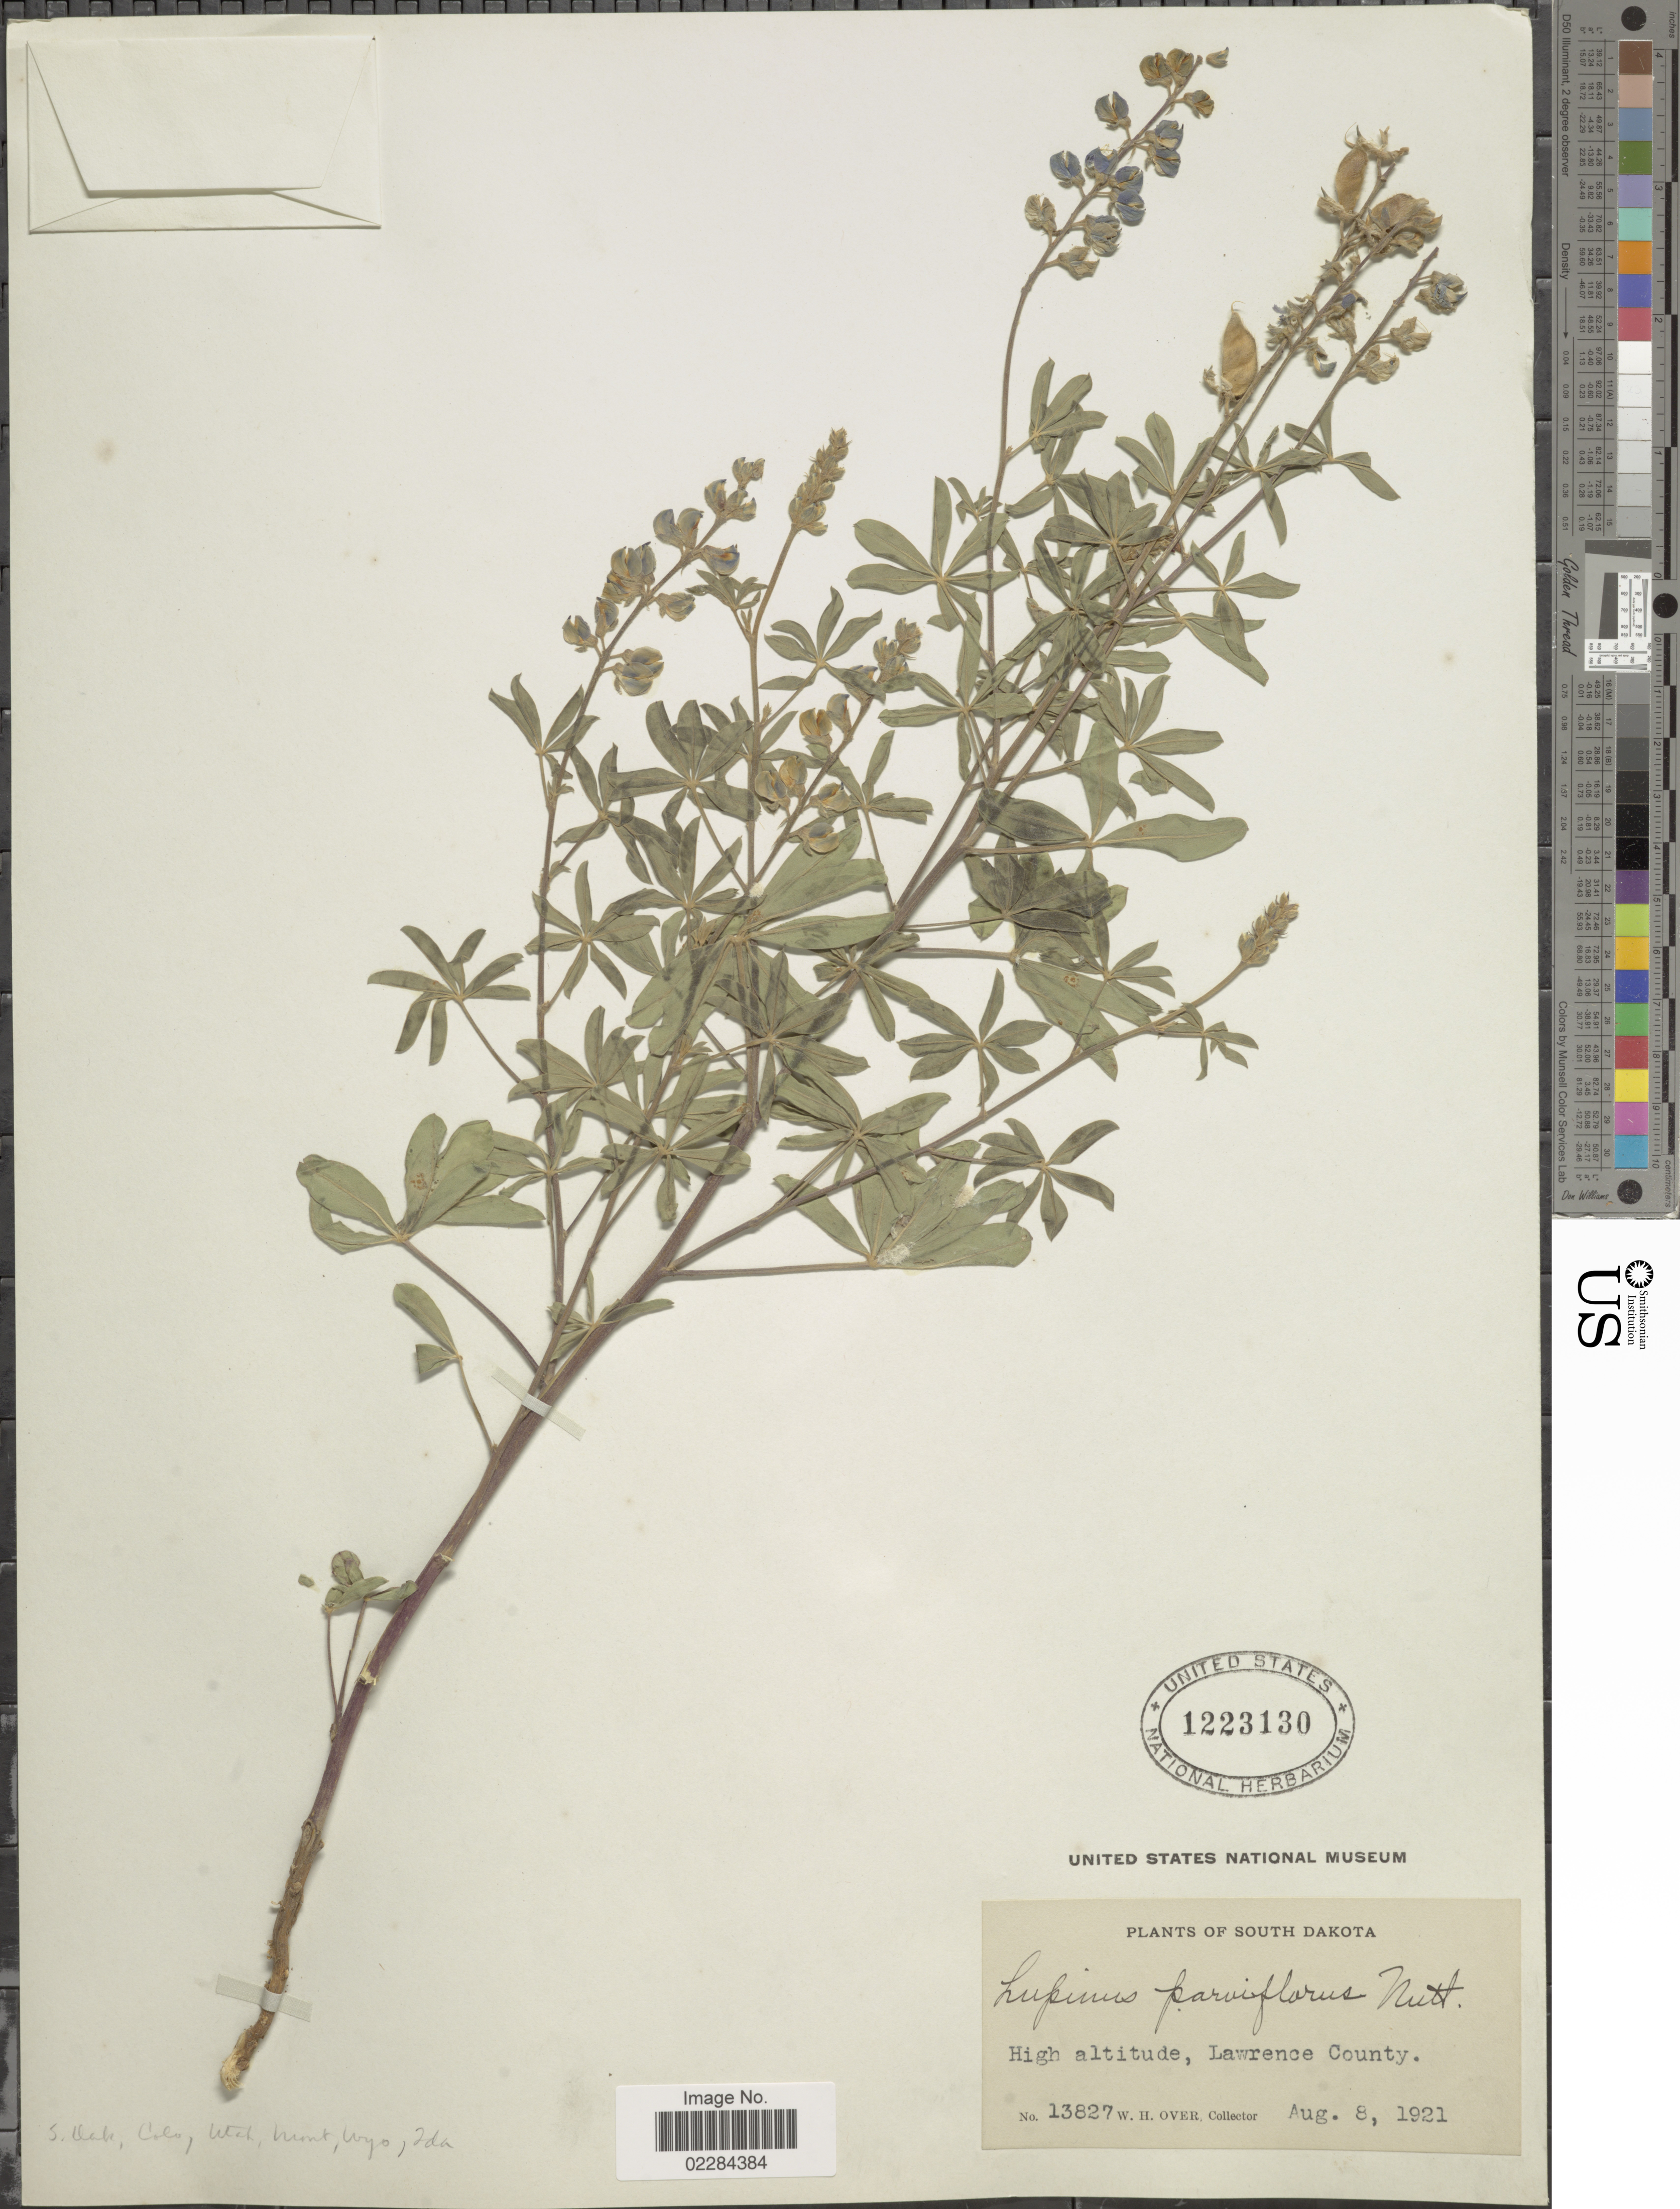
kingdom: Plantae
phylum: Tracheophyta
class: Magnoliopsida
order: Fabales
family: Fabaceae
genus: Lupinus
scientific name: Lupinus argenteus var. parviflorus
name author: (Nutt. ex Hook. & Arn.) C.L. Hitchc.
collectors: W. Hoover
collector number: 13827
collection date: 1921-08-08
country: United States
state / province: South Dakota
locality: High altitude, Lawrence County.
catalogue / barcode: US 1223130